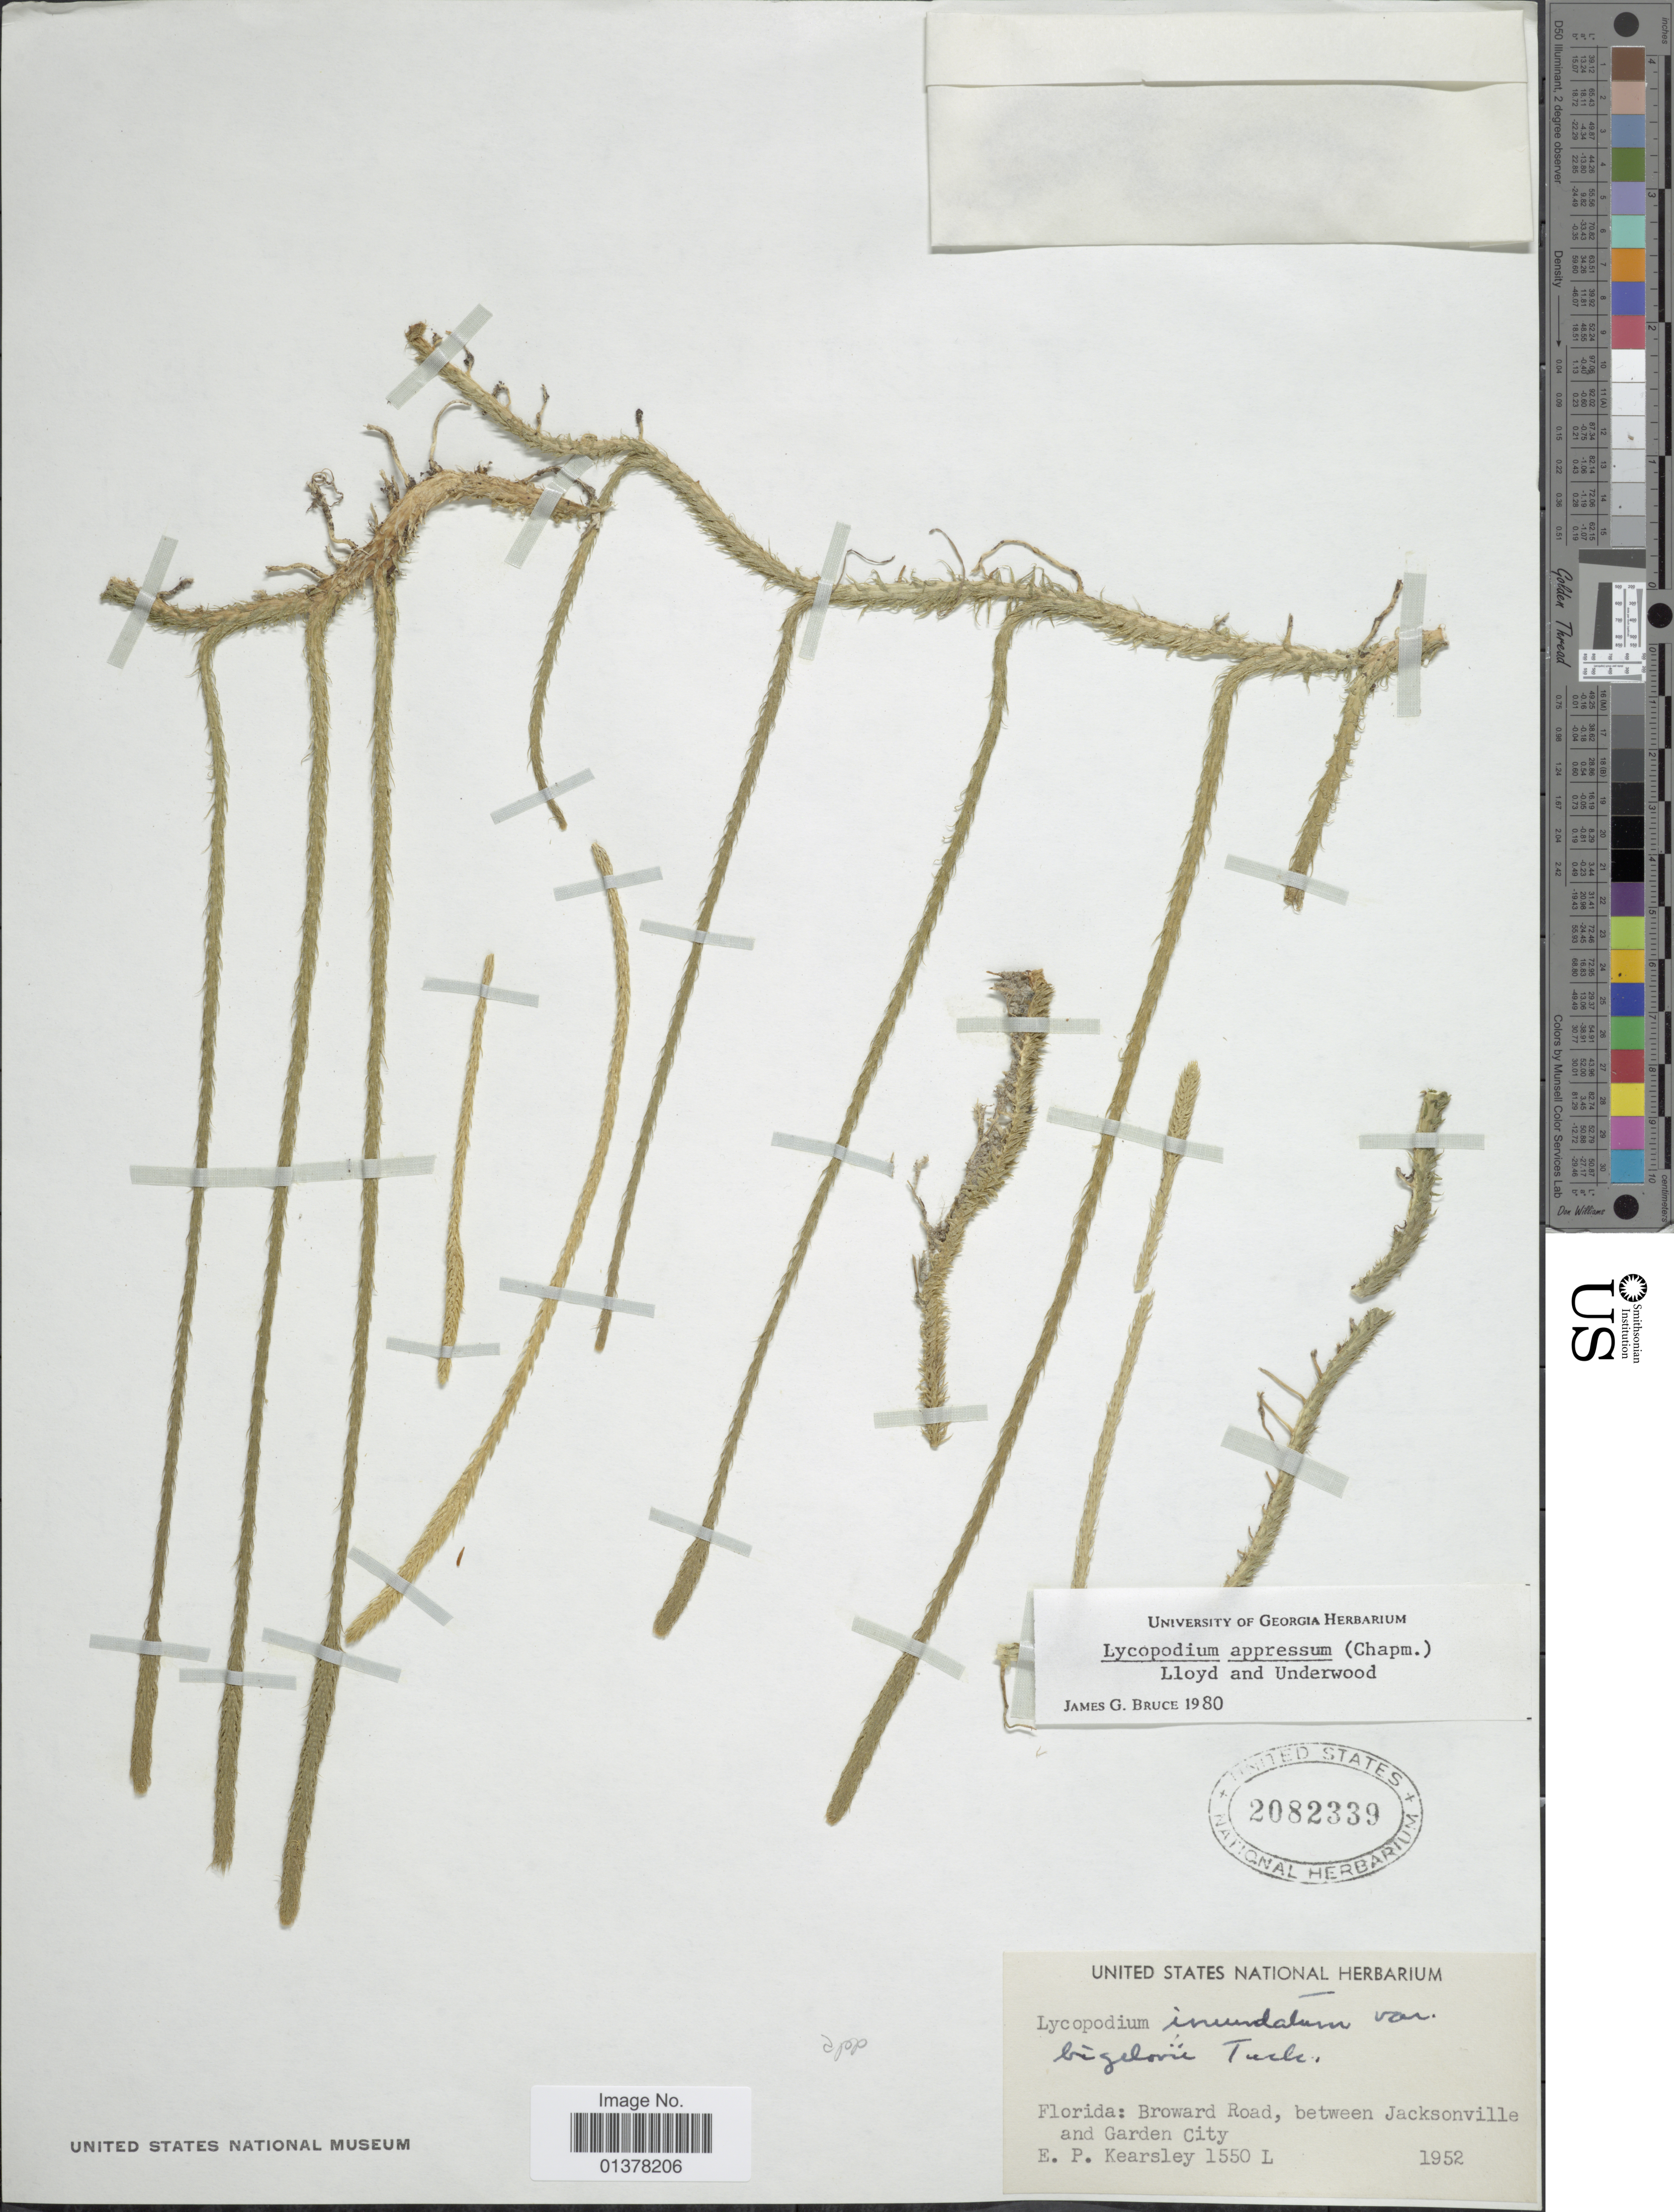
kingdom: Plantae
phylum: Tracheophyta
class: Lycopodiopsida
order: Lycopodiales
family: Lycopodiaceae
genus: Lycopodiella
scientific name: Lycopodiella appressa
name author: (Chapm.) Cranfill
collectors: E. Kearsley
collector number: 1550L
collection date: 1952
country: United States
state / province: Florida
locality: Broward Road, between Jacksonville and Garden City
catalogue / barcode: US 2082339